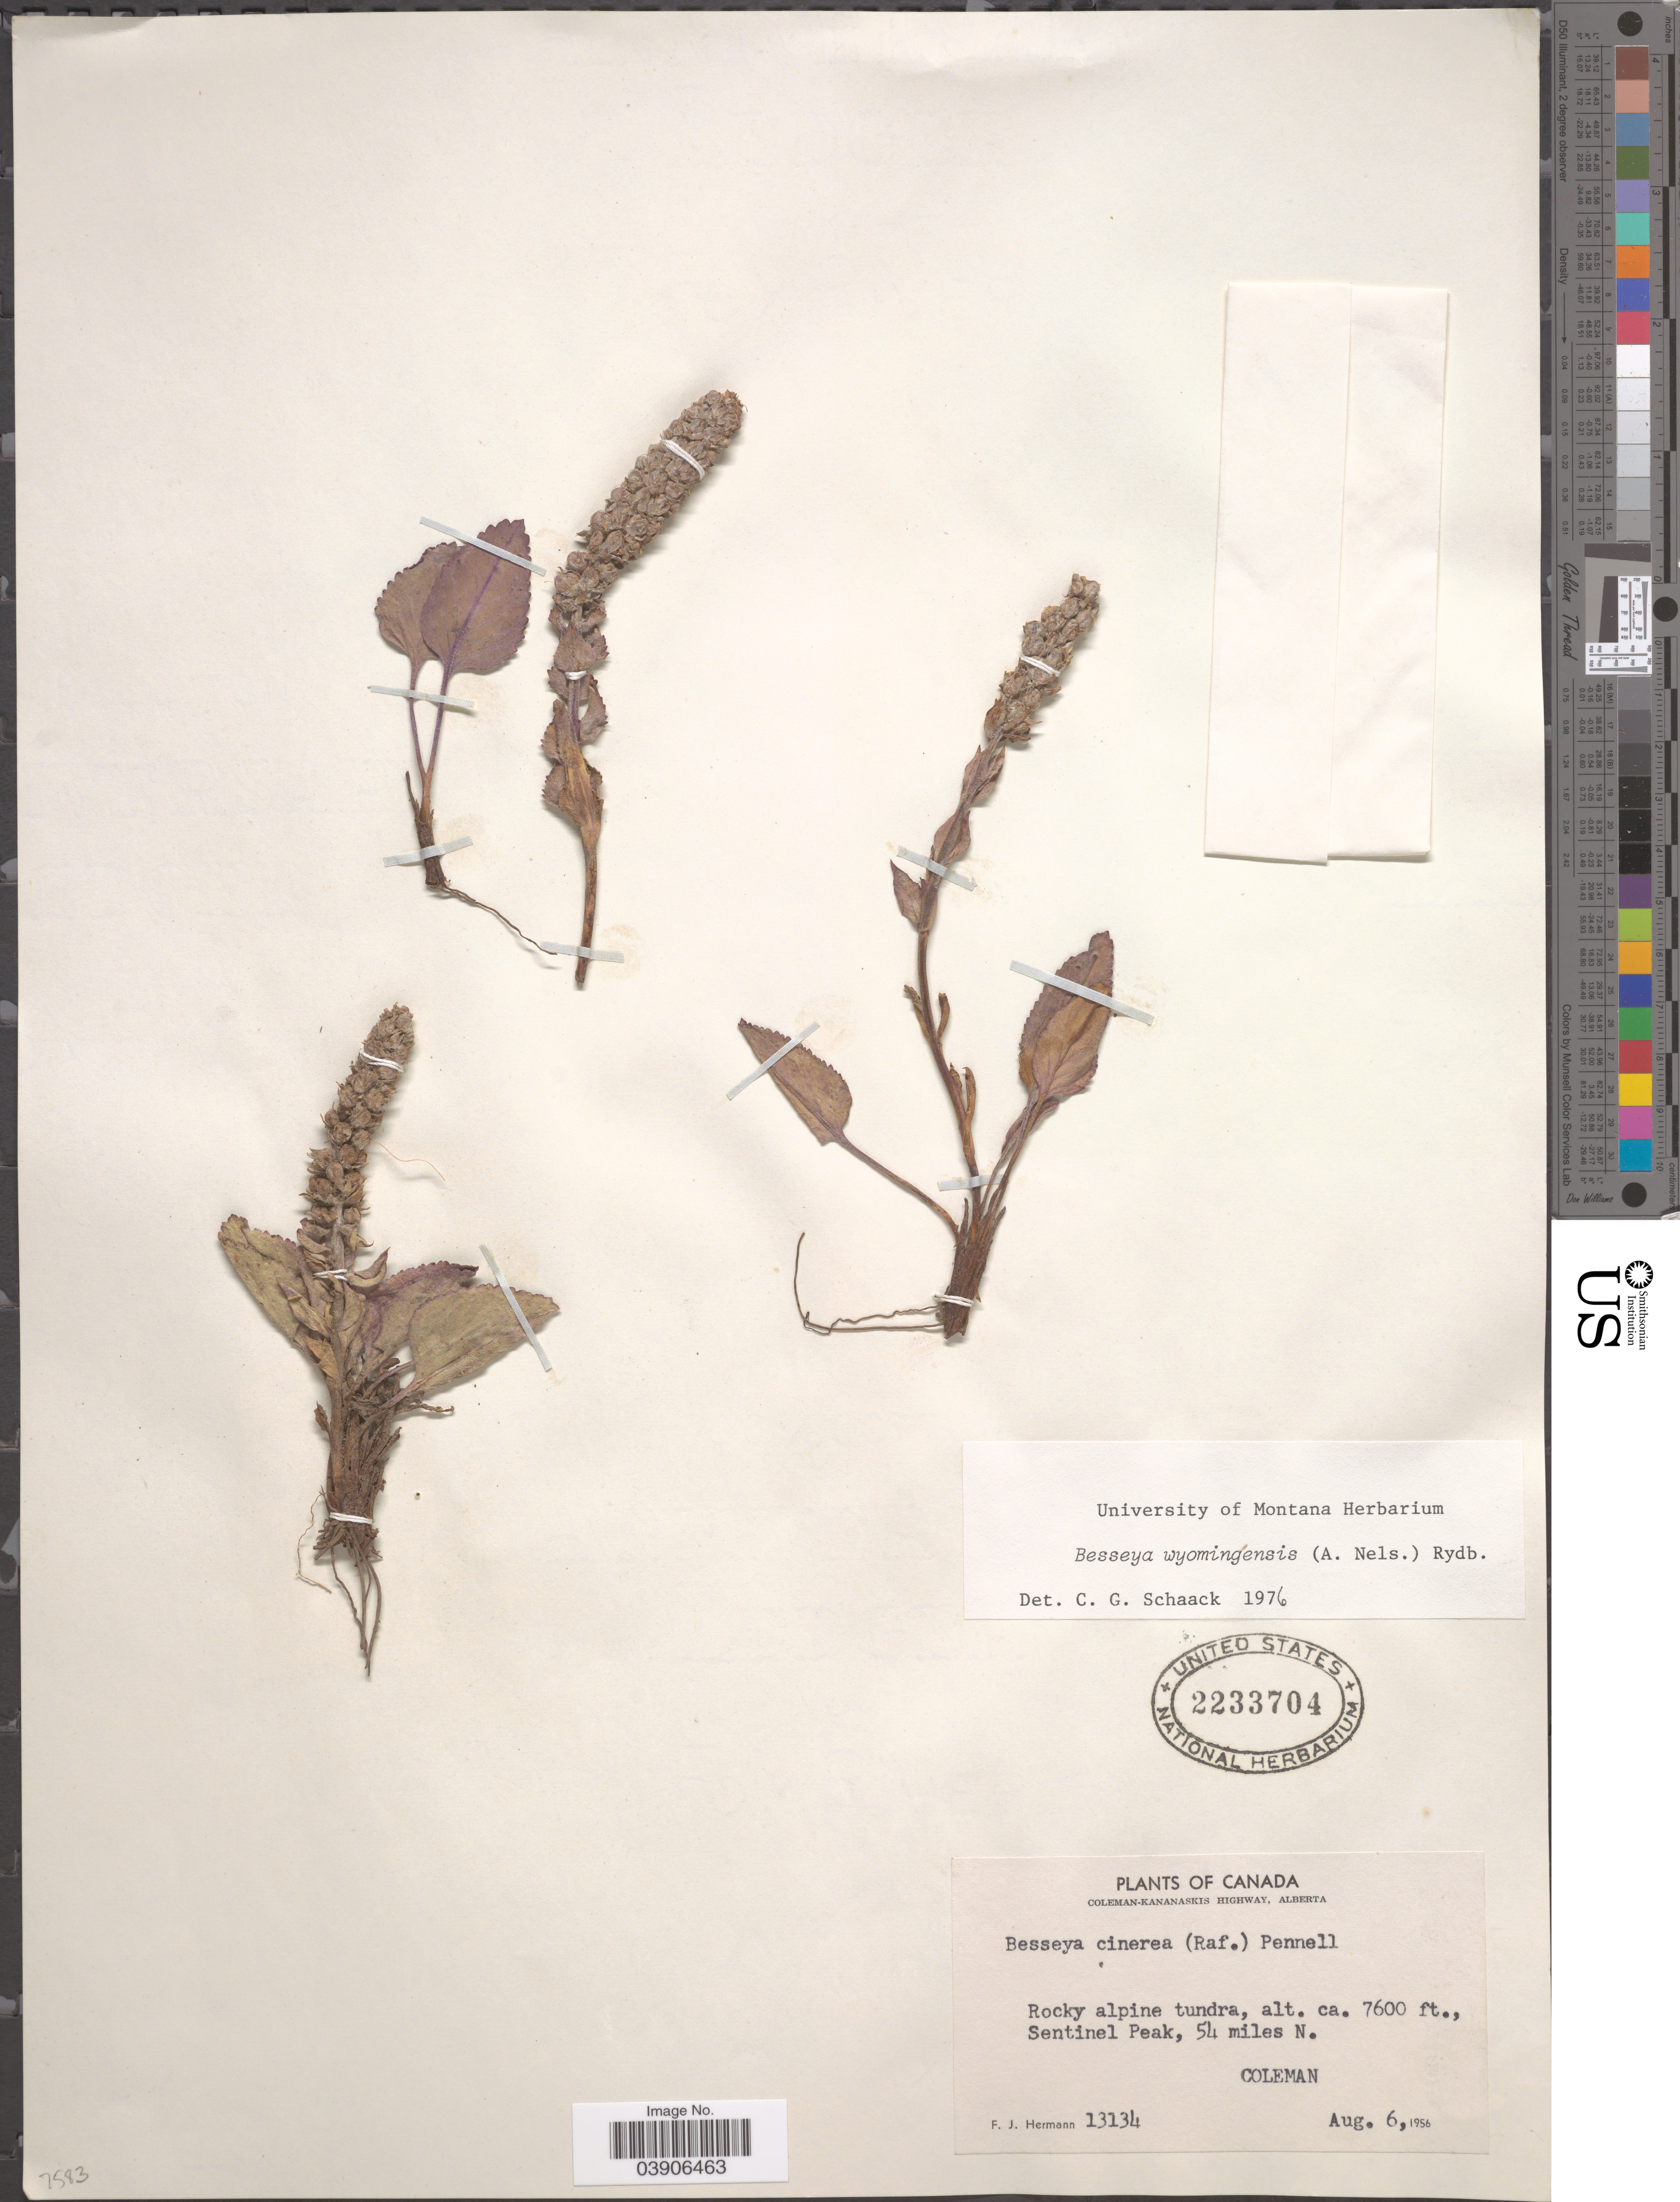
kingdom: Plantae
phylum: Tracheophyta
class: Magnoliopsida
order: Lamiales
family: Plantaginaceae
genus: Synthyris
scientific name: Synthyris wyomingensis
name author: A. Heller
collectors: F. J. Hermann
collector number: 13134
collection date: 1956-08-06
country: Canada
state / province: Alberta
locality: Coleman-Kananaskis Highway. Sentinel Peak, 54 miles N. Coleman.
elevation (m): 2316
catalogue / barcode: US 2233704